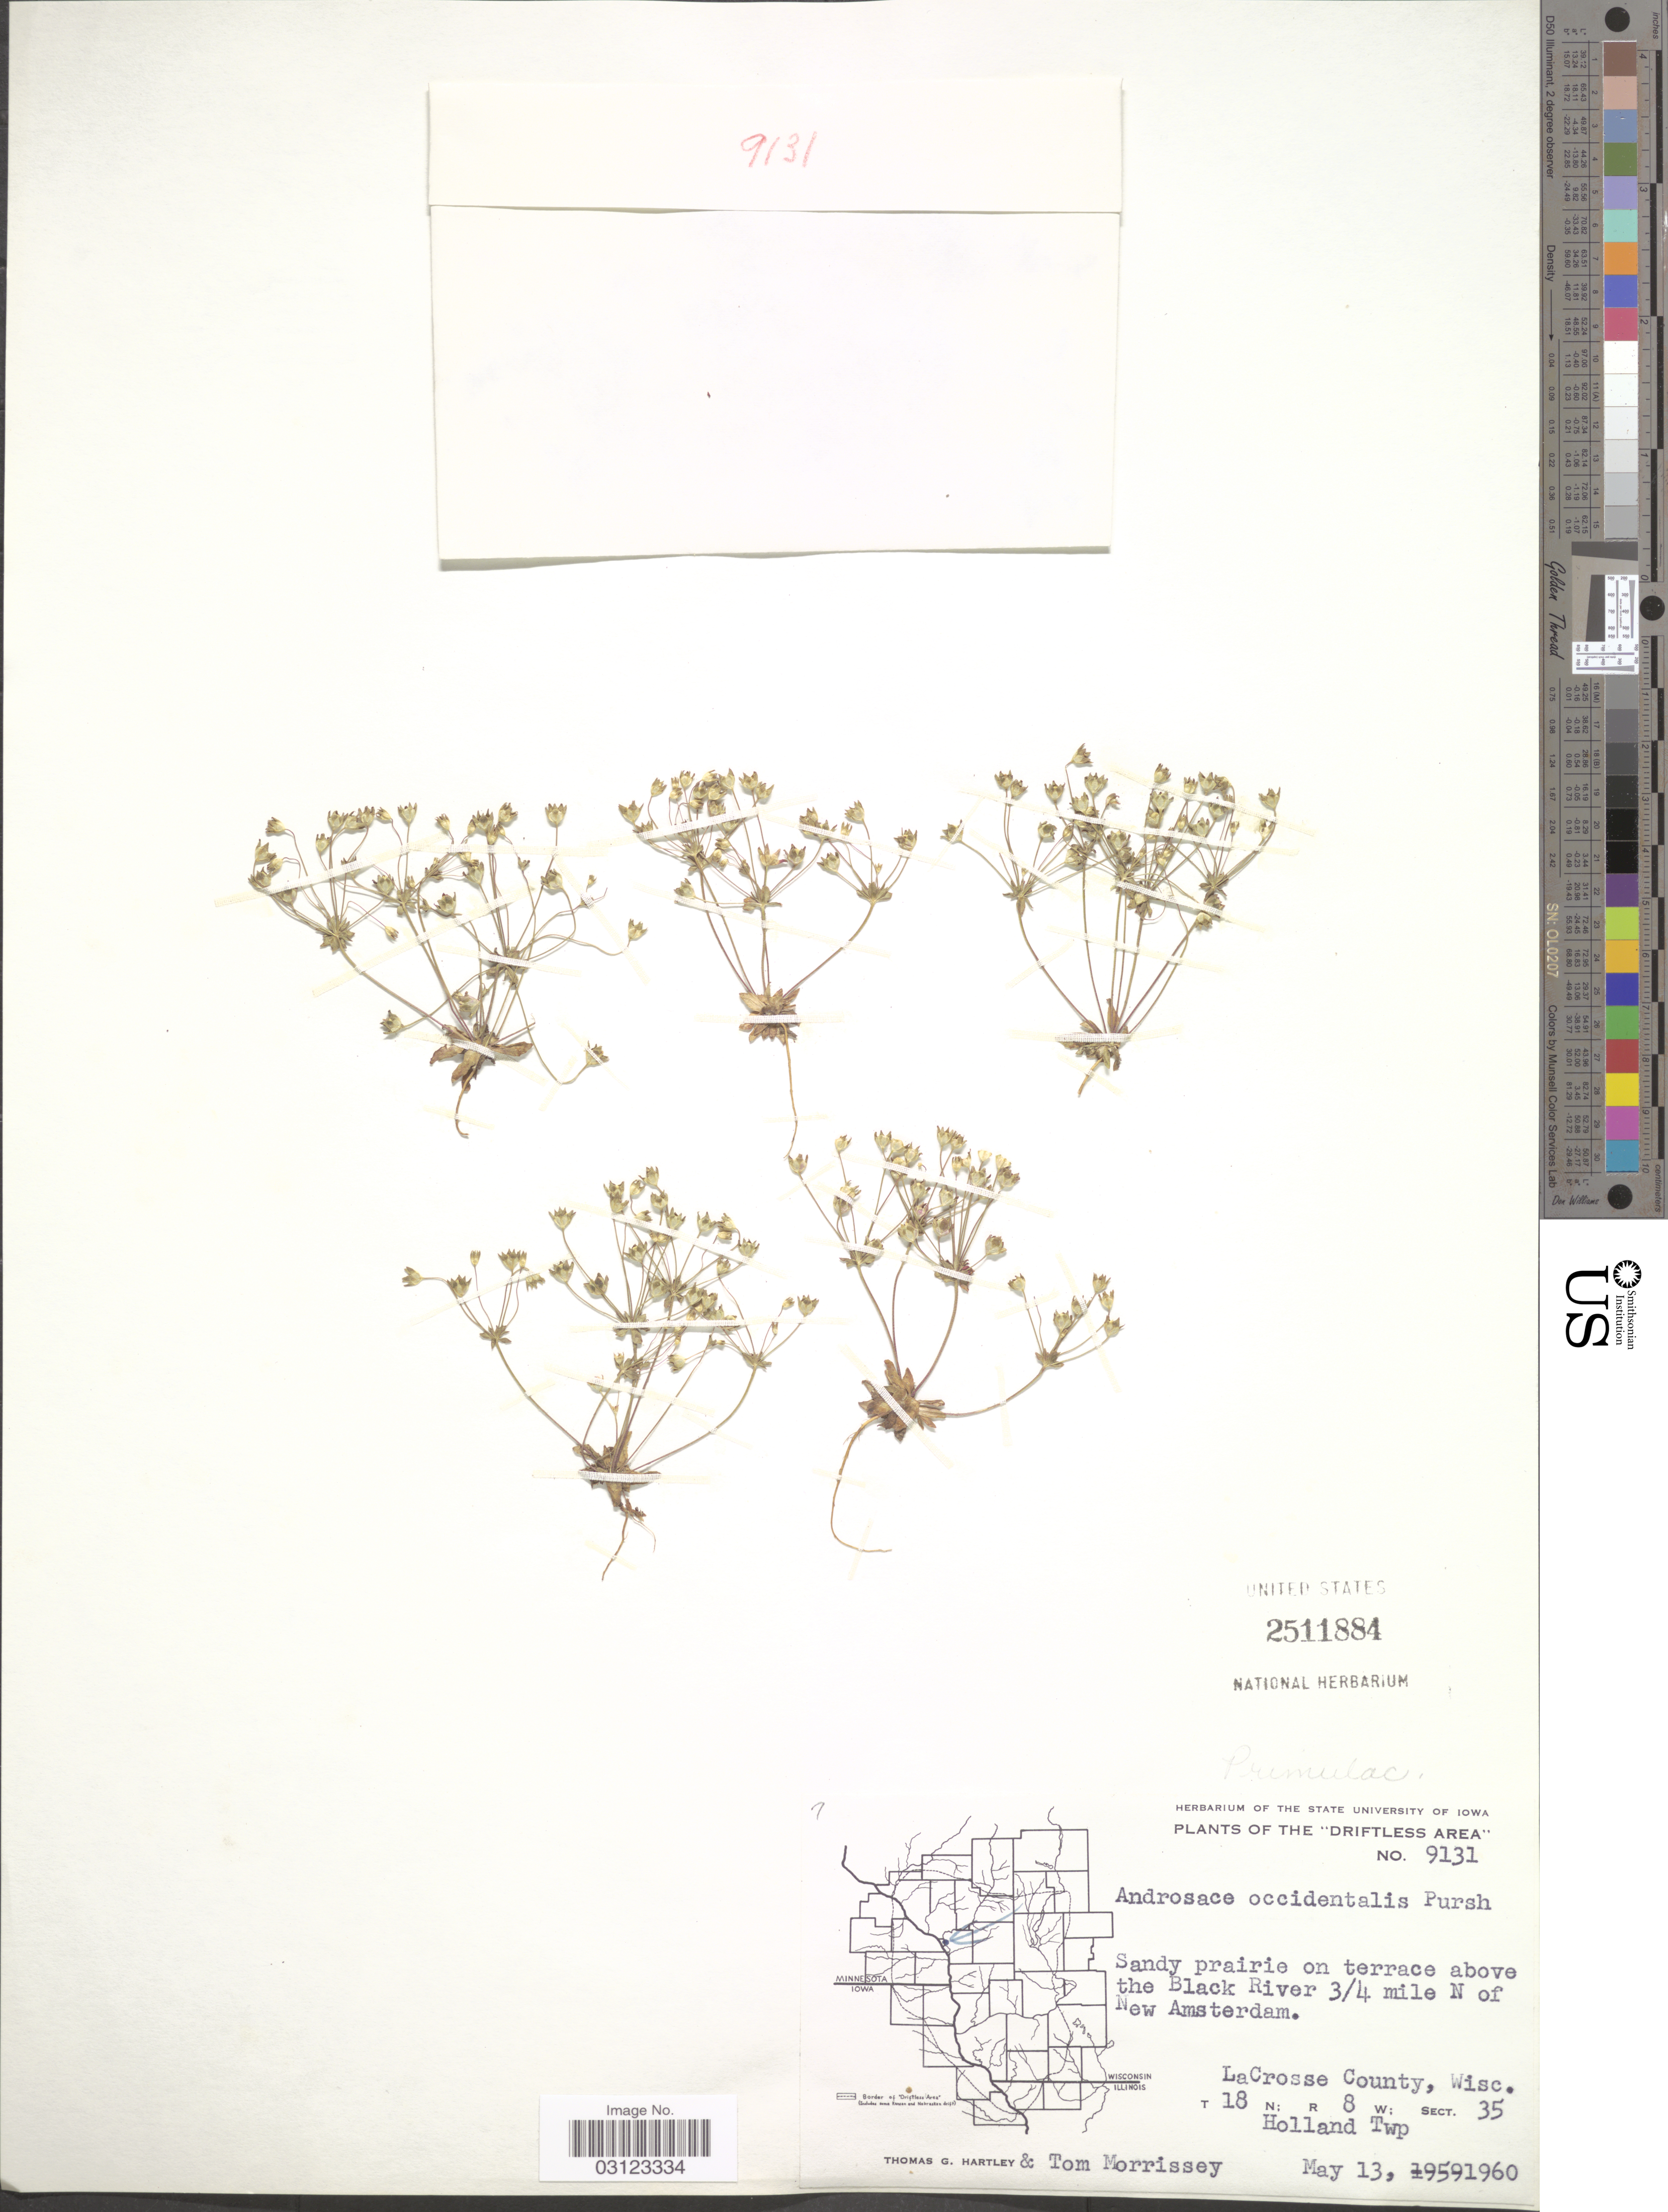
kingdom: Plantae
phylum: Tracheophyta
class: Magnoliopsida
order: Ericales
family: Primulaceae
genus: Androsace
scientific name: Androsace occidentalis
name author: (Pursh) Pursh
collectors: T. G. Hartley & T. Morrissey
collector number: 9131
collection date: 1960-05-13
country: United States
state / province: Wisconsin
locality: The "Driftless Area". Sandy prairie on terrace above the Black River 3/4 mile N of New Amterdam. LaCrosse County, Wisc. T18N; R8W; Sect. 35. Holland Twp.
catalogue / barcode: US 2511884